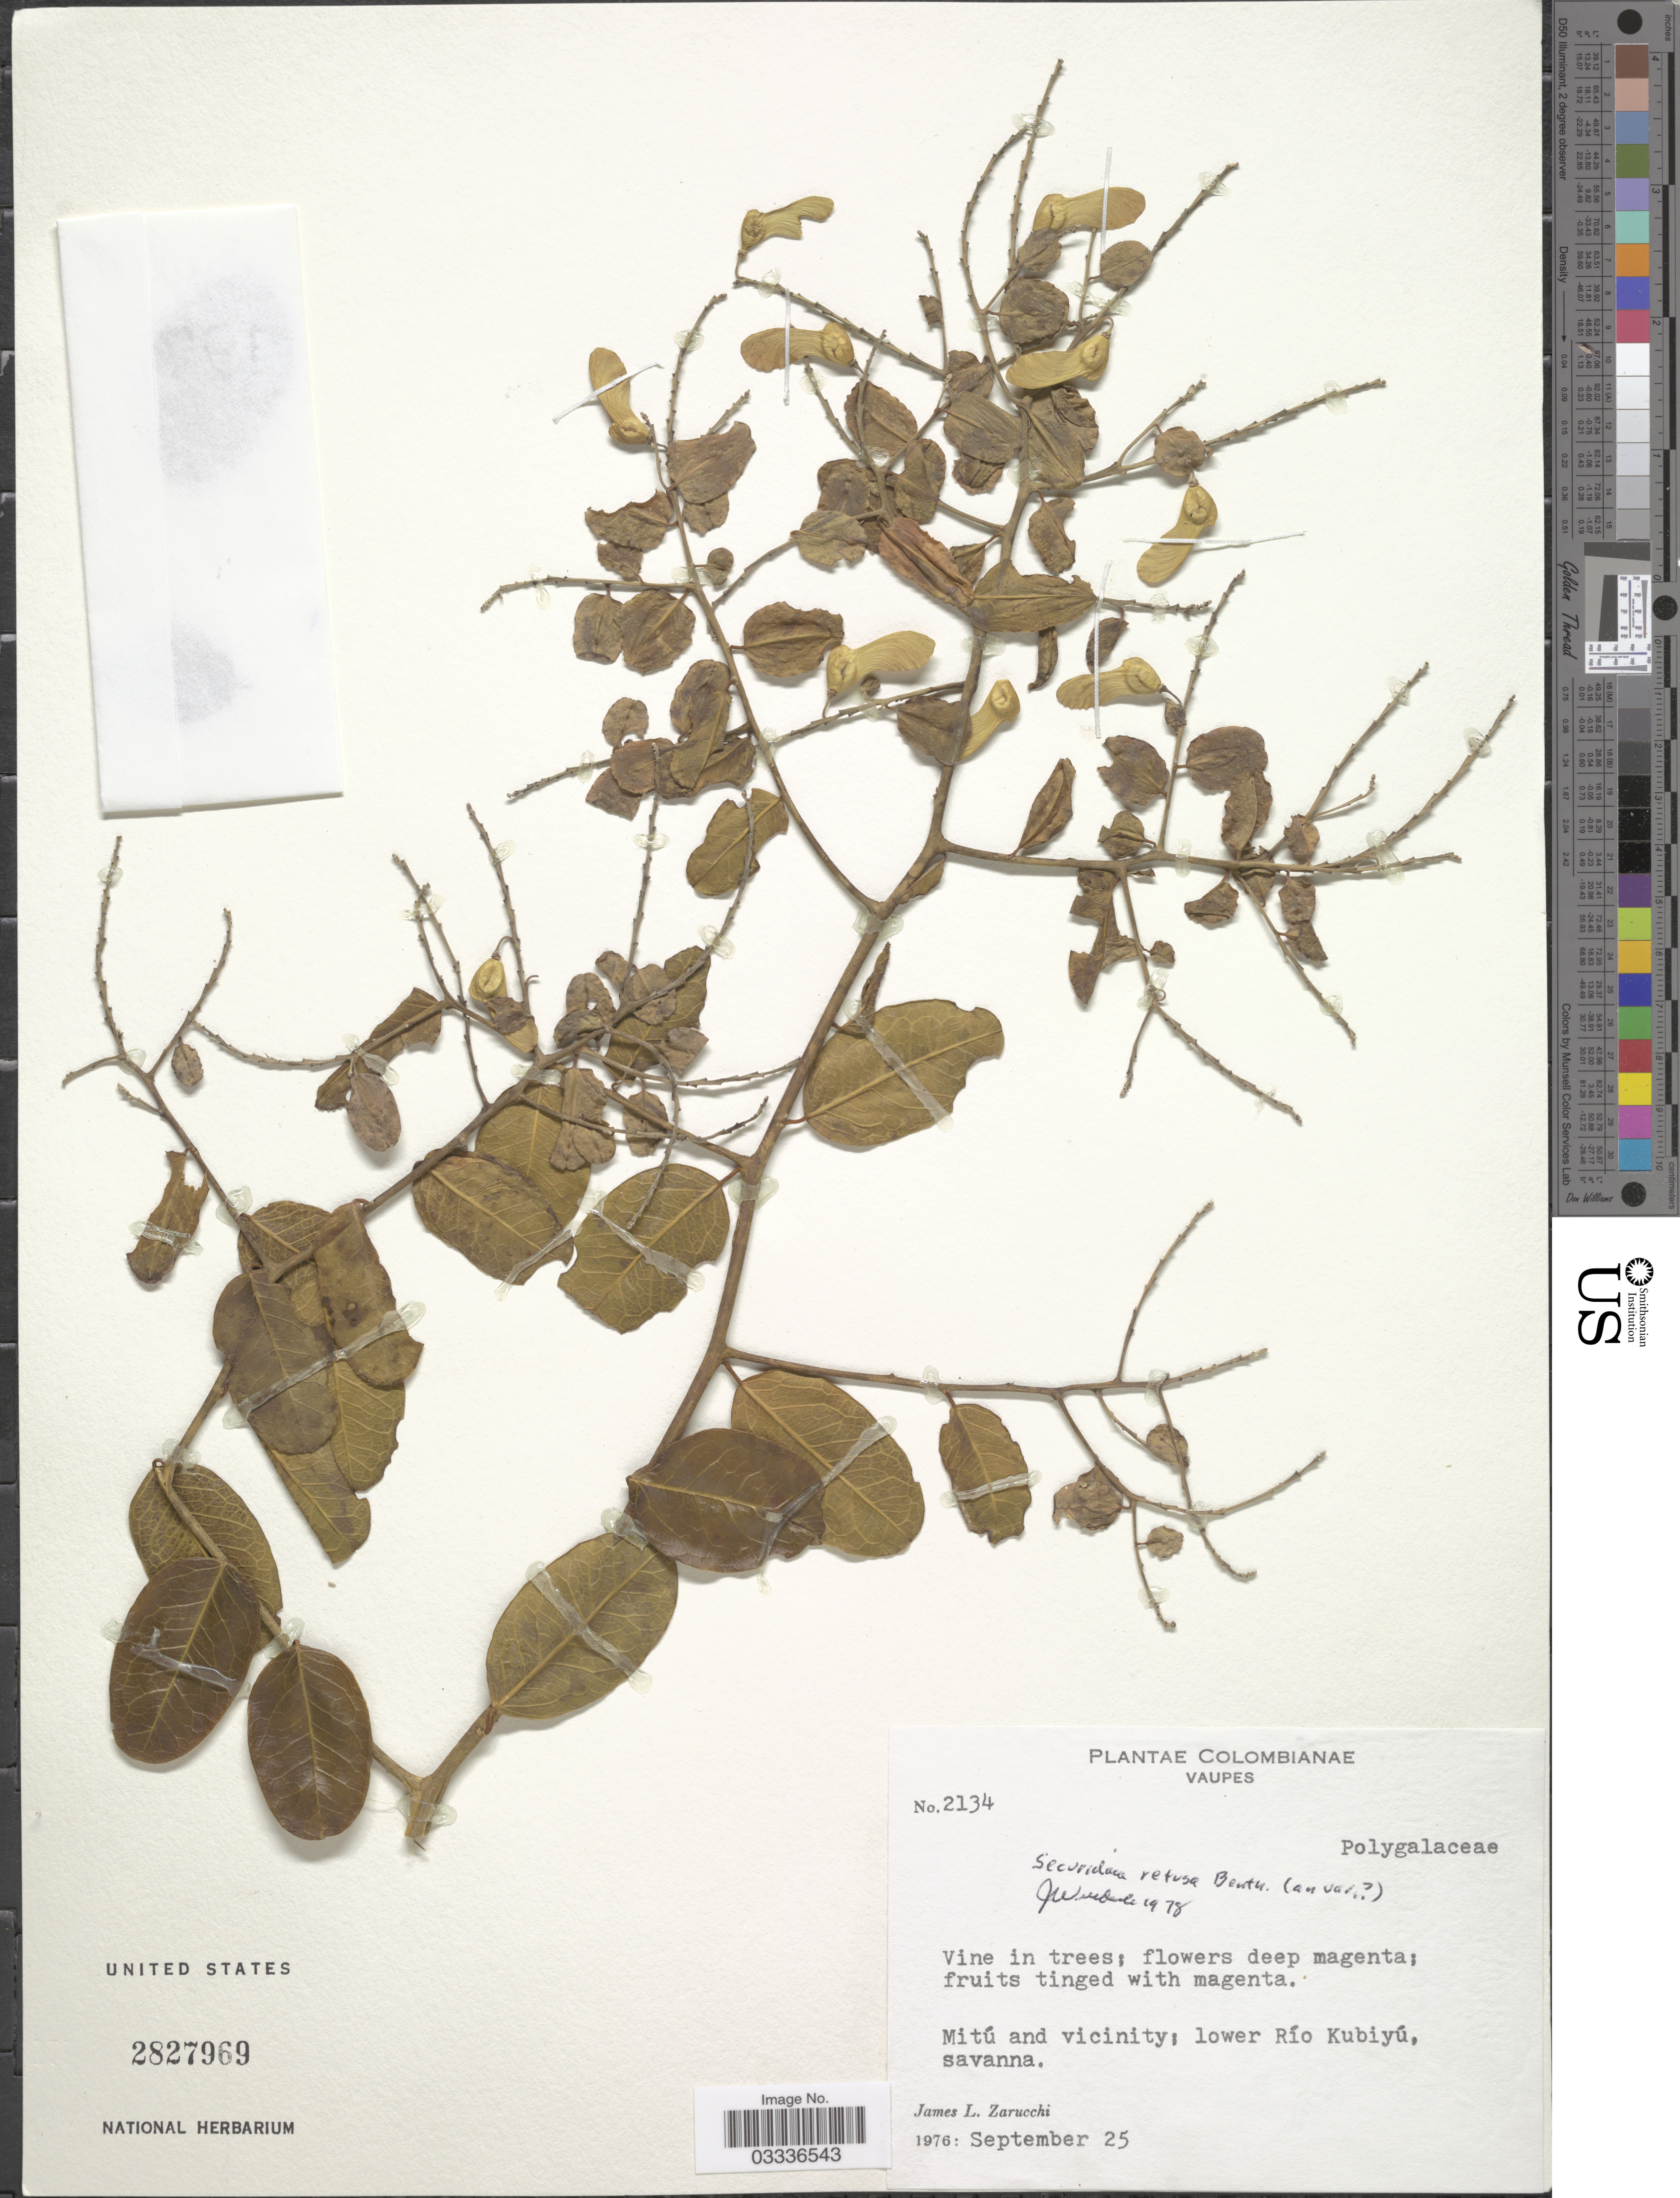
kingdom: Plantae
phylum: Tracheophyta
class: Magnoliopsida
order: Fabales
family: Polygalaceae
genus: Securidaca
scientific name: Securidaca retusa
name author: Benth.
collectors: J. L. Zarucchi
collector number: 2134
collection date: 1976-09-25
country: Colombia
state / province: Vaupés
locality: Mitú and vicinity; lower Río Kubiyú.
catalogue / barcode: US 2827969